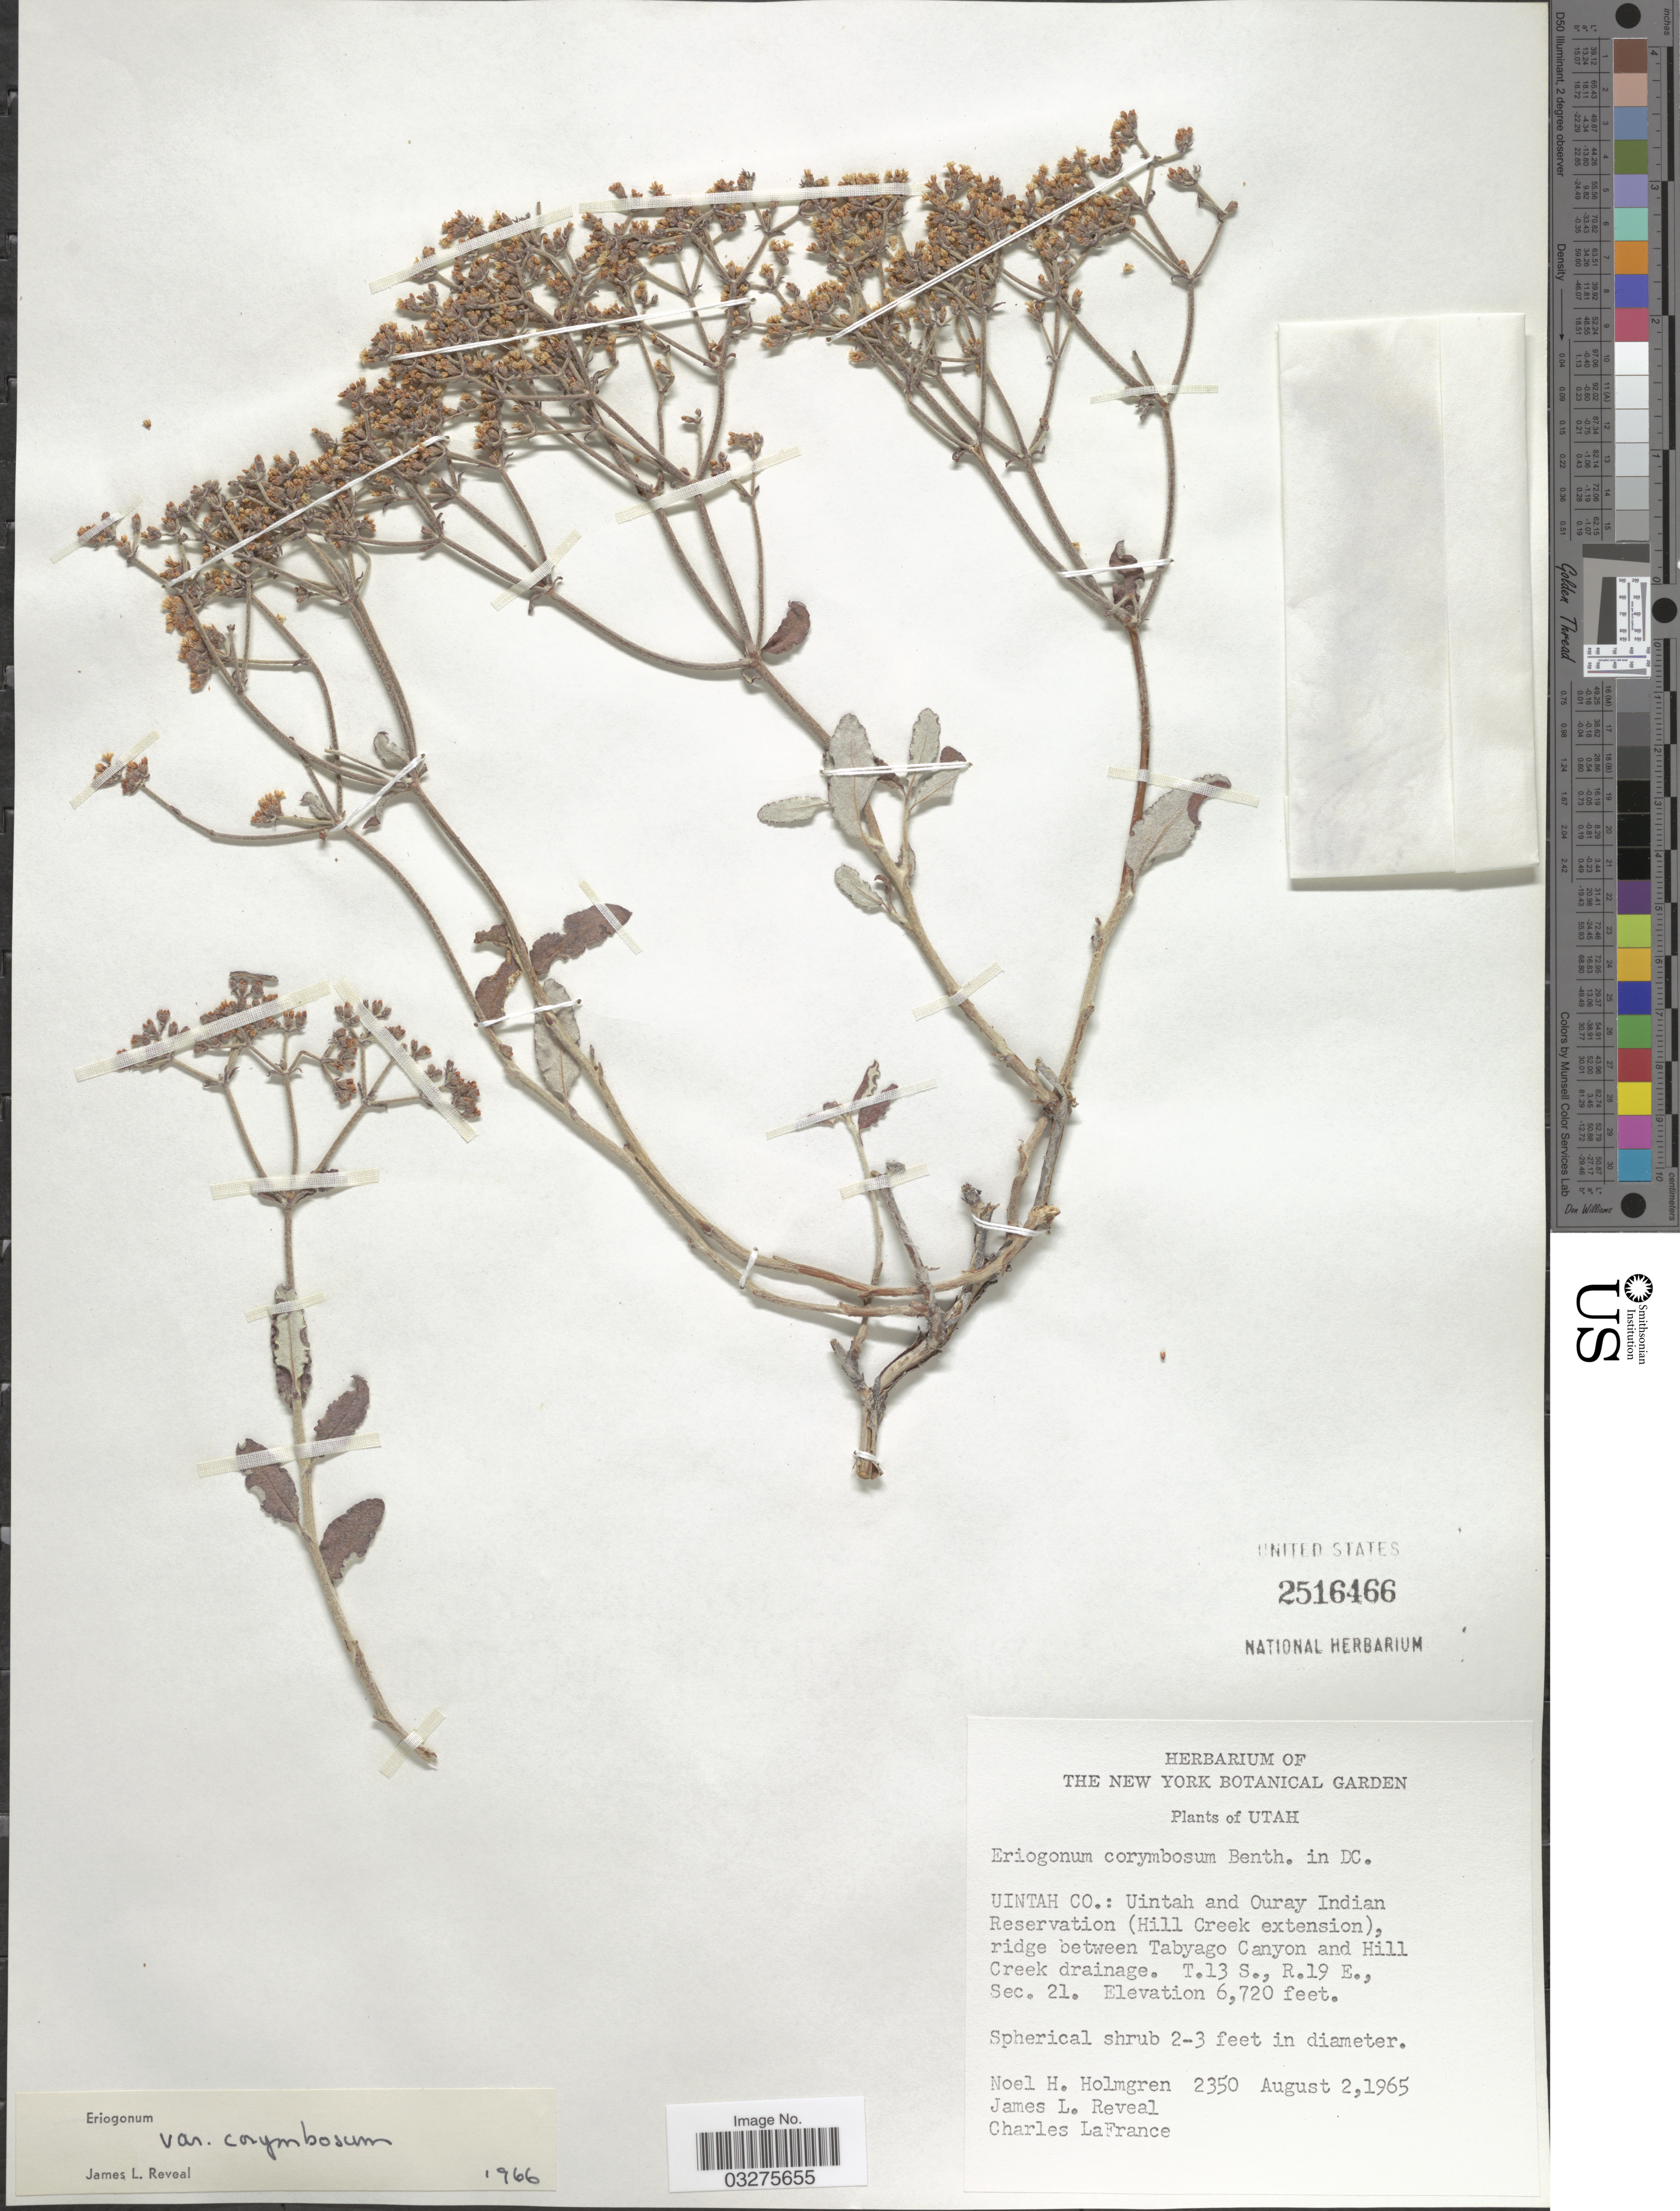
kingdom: Plantae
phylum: Tracheophyta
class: Magnoliopsida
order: Caryophyllales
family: Polygonaceae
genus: Eriogonum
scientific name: Eriogonum corymbosum var. corymbosum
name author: Benth.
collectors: N. H. Holmgren, J. L. Reveal & C. LaFrance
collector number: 2350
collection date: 1965-08-02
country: United States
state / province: Utah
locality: Uintah Co.: Uintah and Ouray Indian Reservation (Hill Creek extension), ridge between Tabyago Canyon and Hill Creek drainage. T.13 S., R.19 E., Sec. 21.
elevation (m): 2048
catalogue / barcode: US 2516466